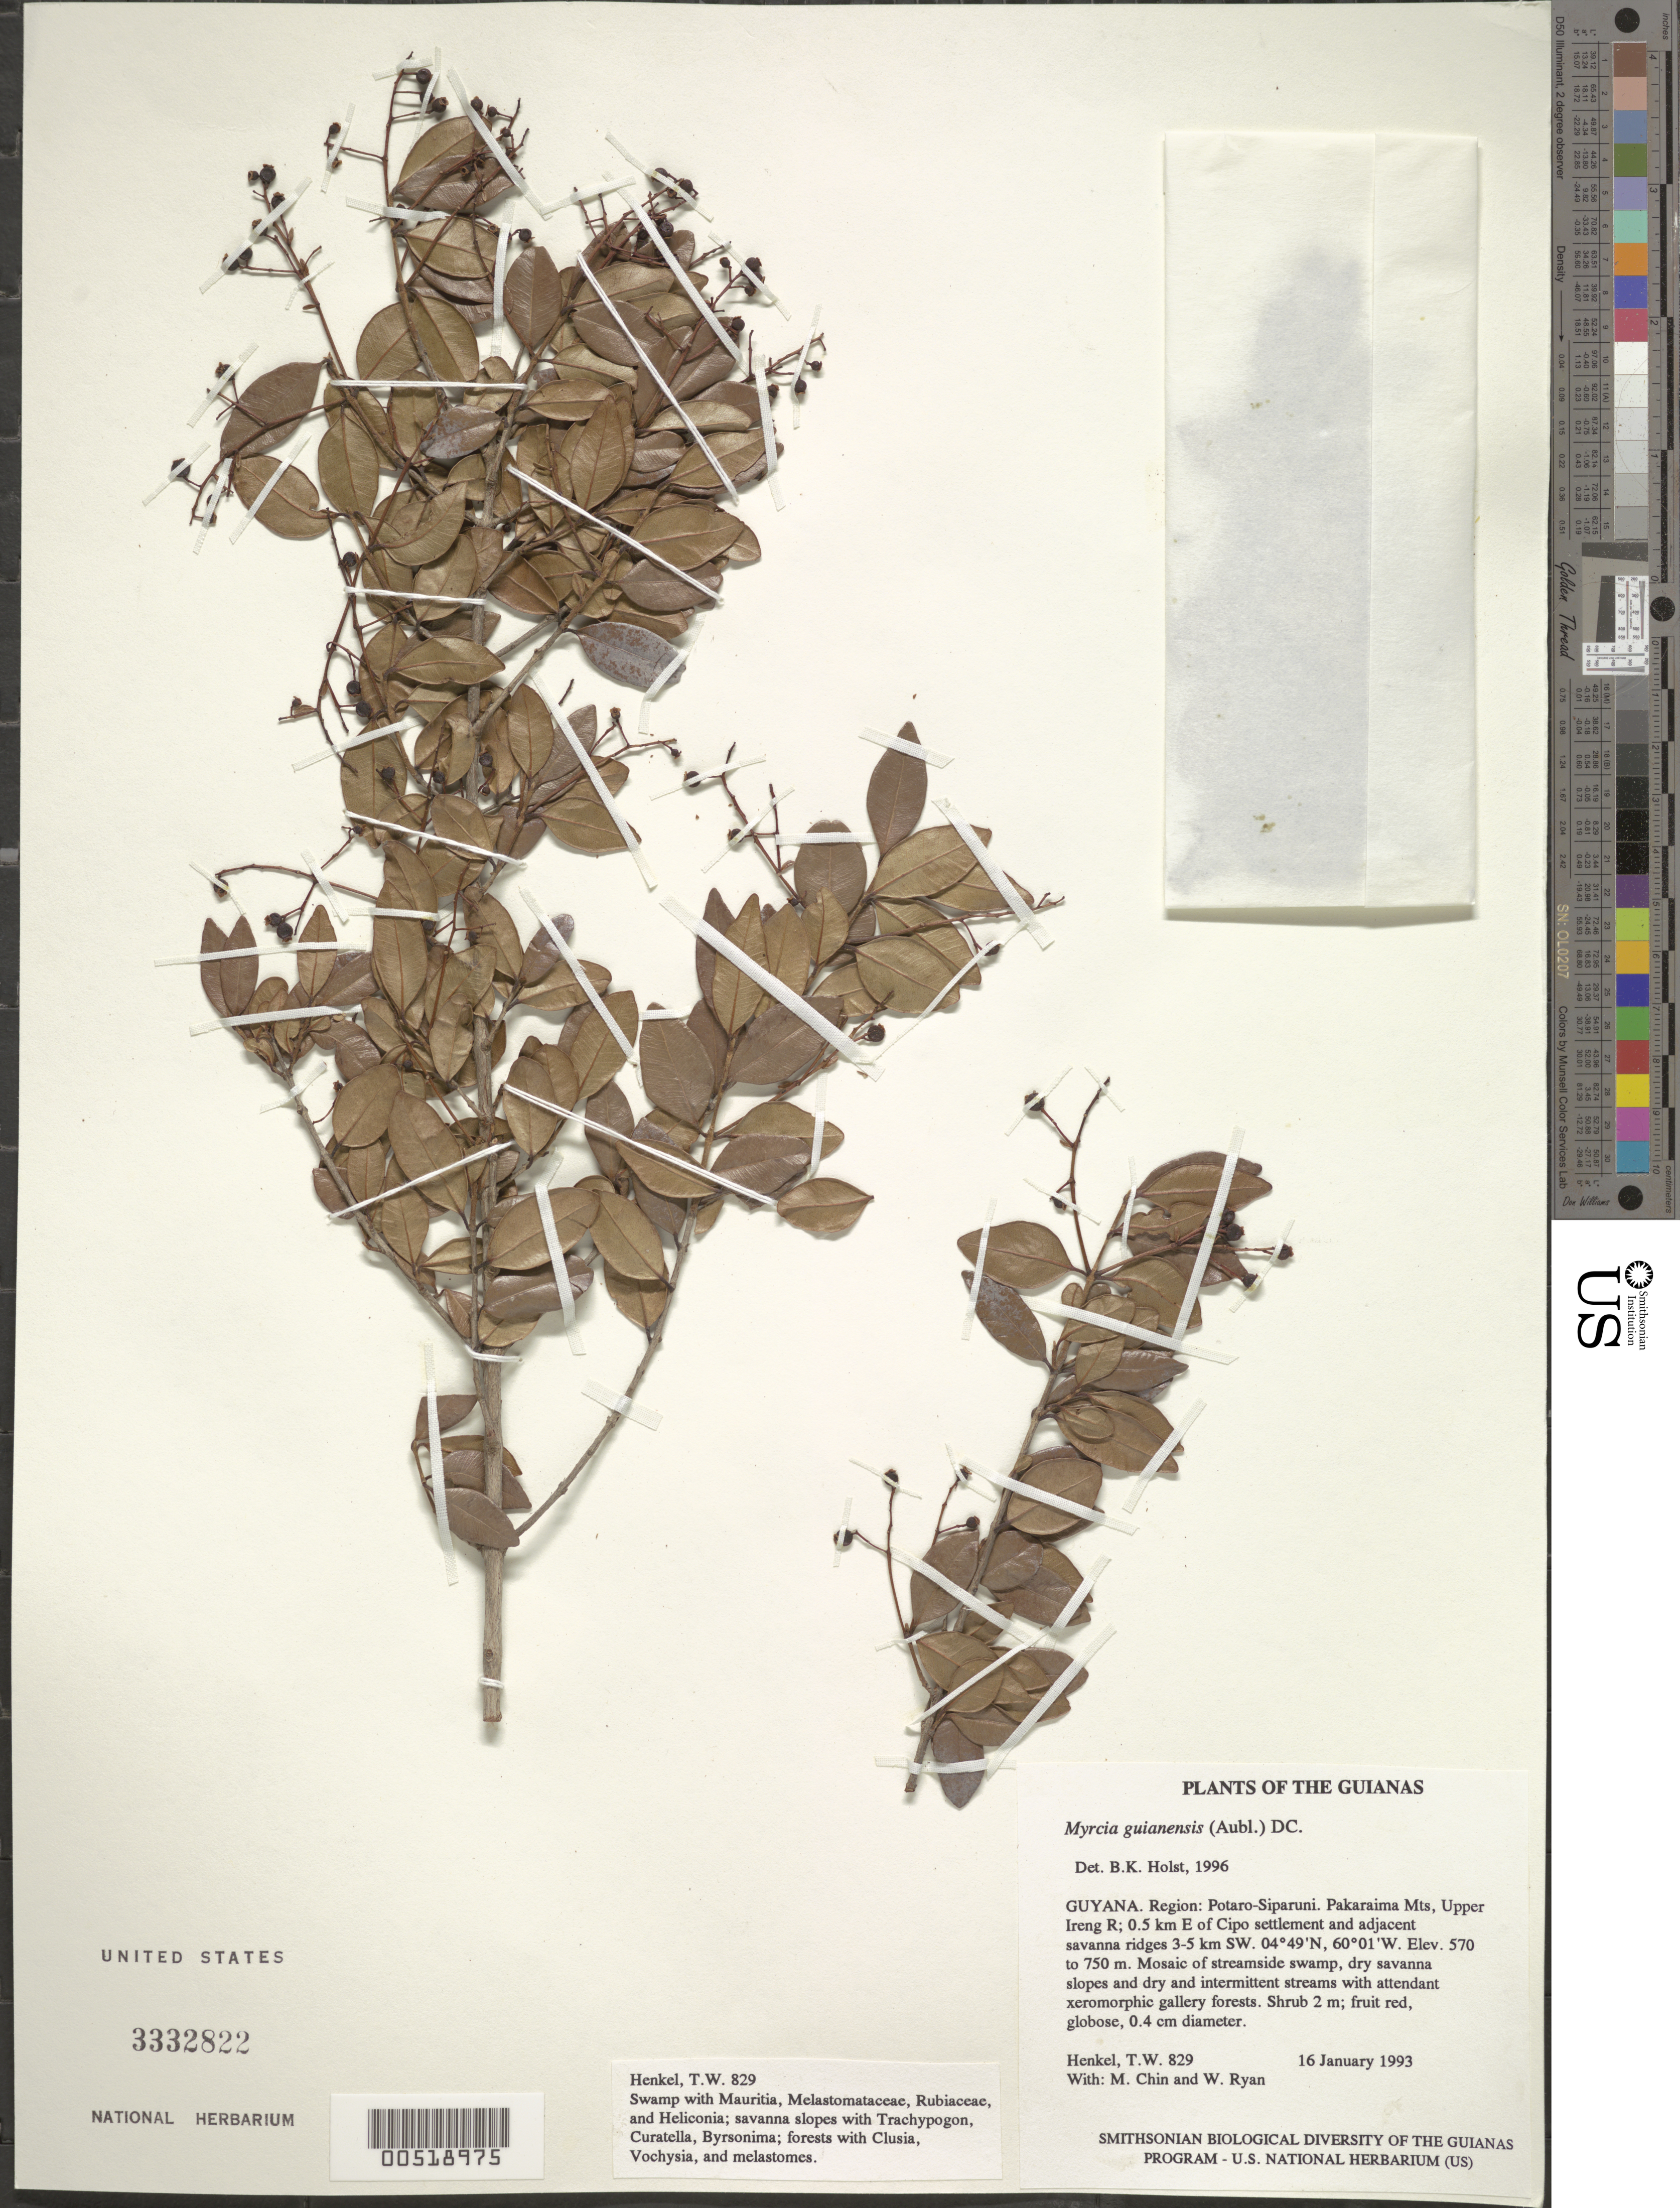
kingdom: Plantae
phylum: Tracheophyta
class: Magnoliopsida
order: Myrtales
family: Myrtaceae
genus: Myrcia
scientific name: Myrcia guianensis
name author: (Aubl.) DC.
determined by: Holst, Bruce K.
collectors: T. Henkel, M. Chin & W. Ryan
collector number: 829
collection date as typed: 16 January 1993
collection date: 1993-01-16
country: Guyana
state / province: Potaro-Siparuni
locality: Pakaraima Mts, Upper Ireng R; 0.5 km E of Cipo settlement and adjacent savanna ridges 3-5 km SW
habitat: Mosaic of streamside swamp, dry savanna slopes and dry and intermittent streams with attendant xeromorphic gallery forests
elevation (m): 570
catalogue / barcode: US 3332822